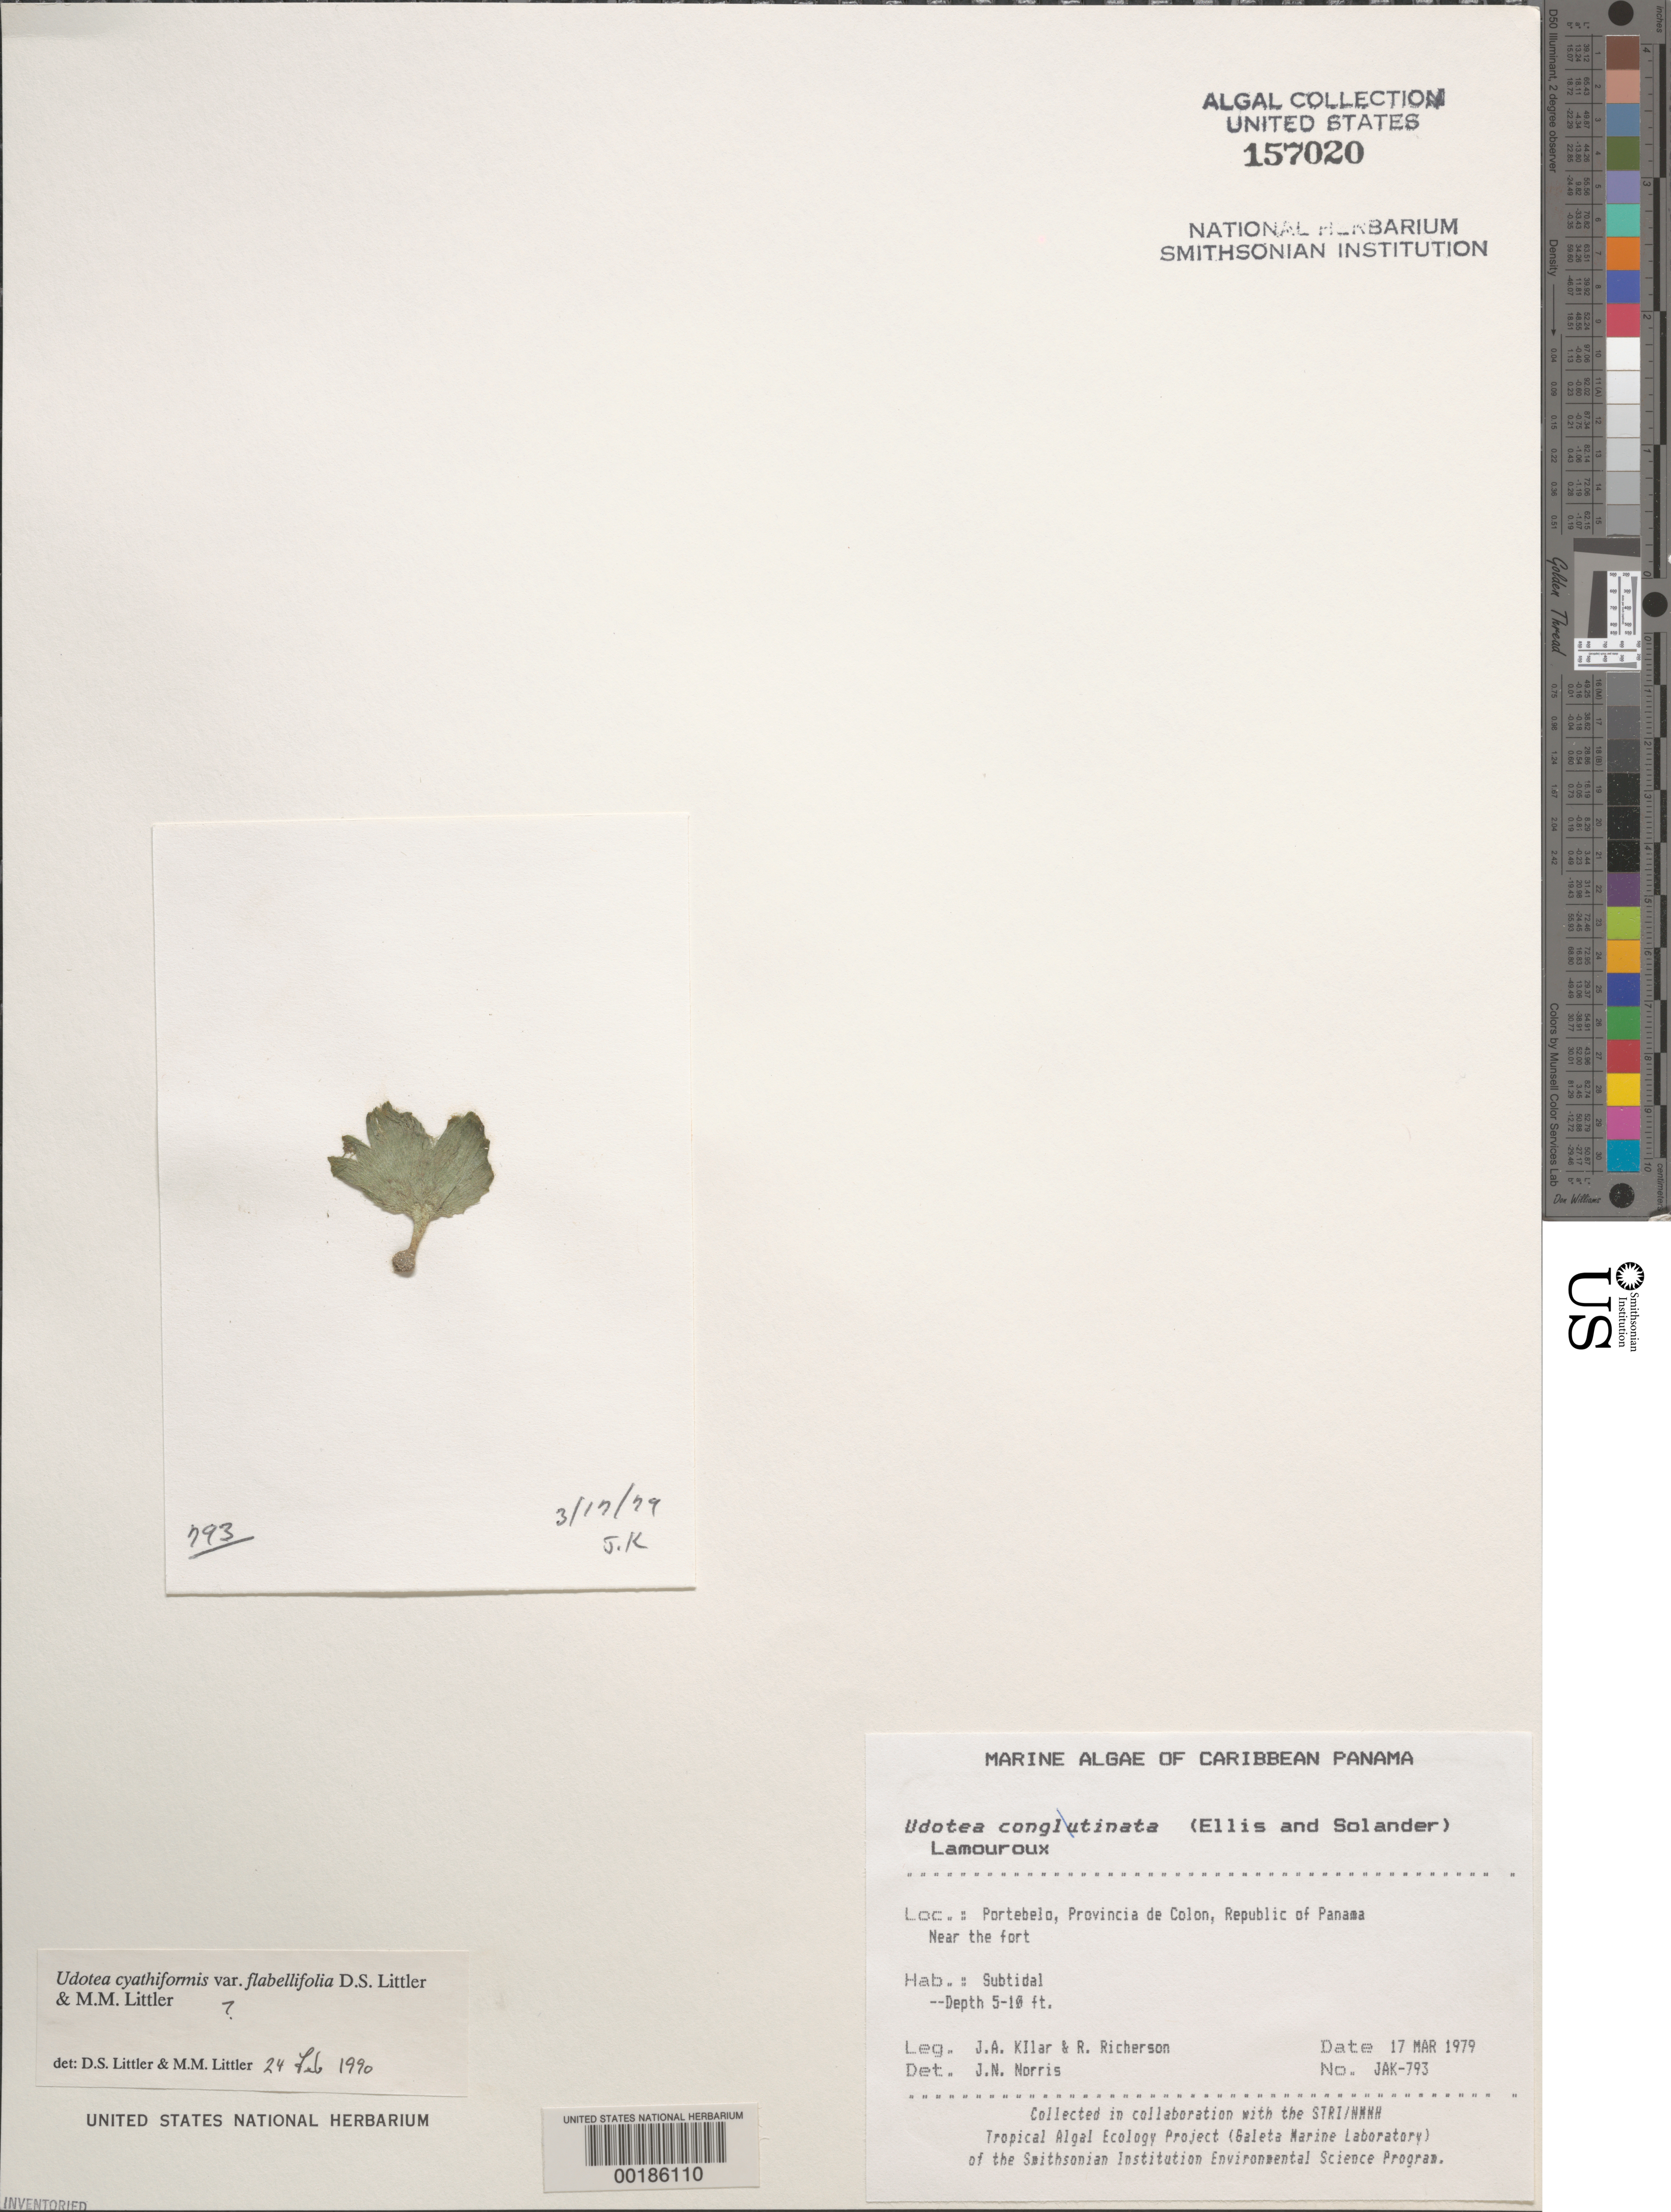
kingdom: Plantae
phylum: Chlorophyta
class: Ulvophyceae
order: Bryopsidales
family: Udoteaceae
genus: Udotea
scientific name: Udotea cyathiformis var. flabellifolia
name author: D.S. Littler & Littler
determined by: Littler, D. S.; Littler, M. M.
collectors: J. A. Kilar & R. Richerson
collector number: JAK-793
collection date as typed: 17 Mar 1979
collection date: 1979-03-17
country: Panama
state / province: Colón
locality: Portebelo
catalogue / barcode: US 157020